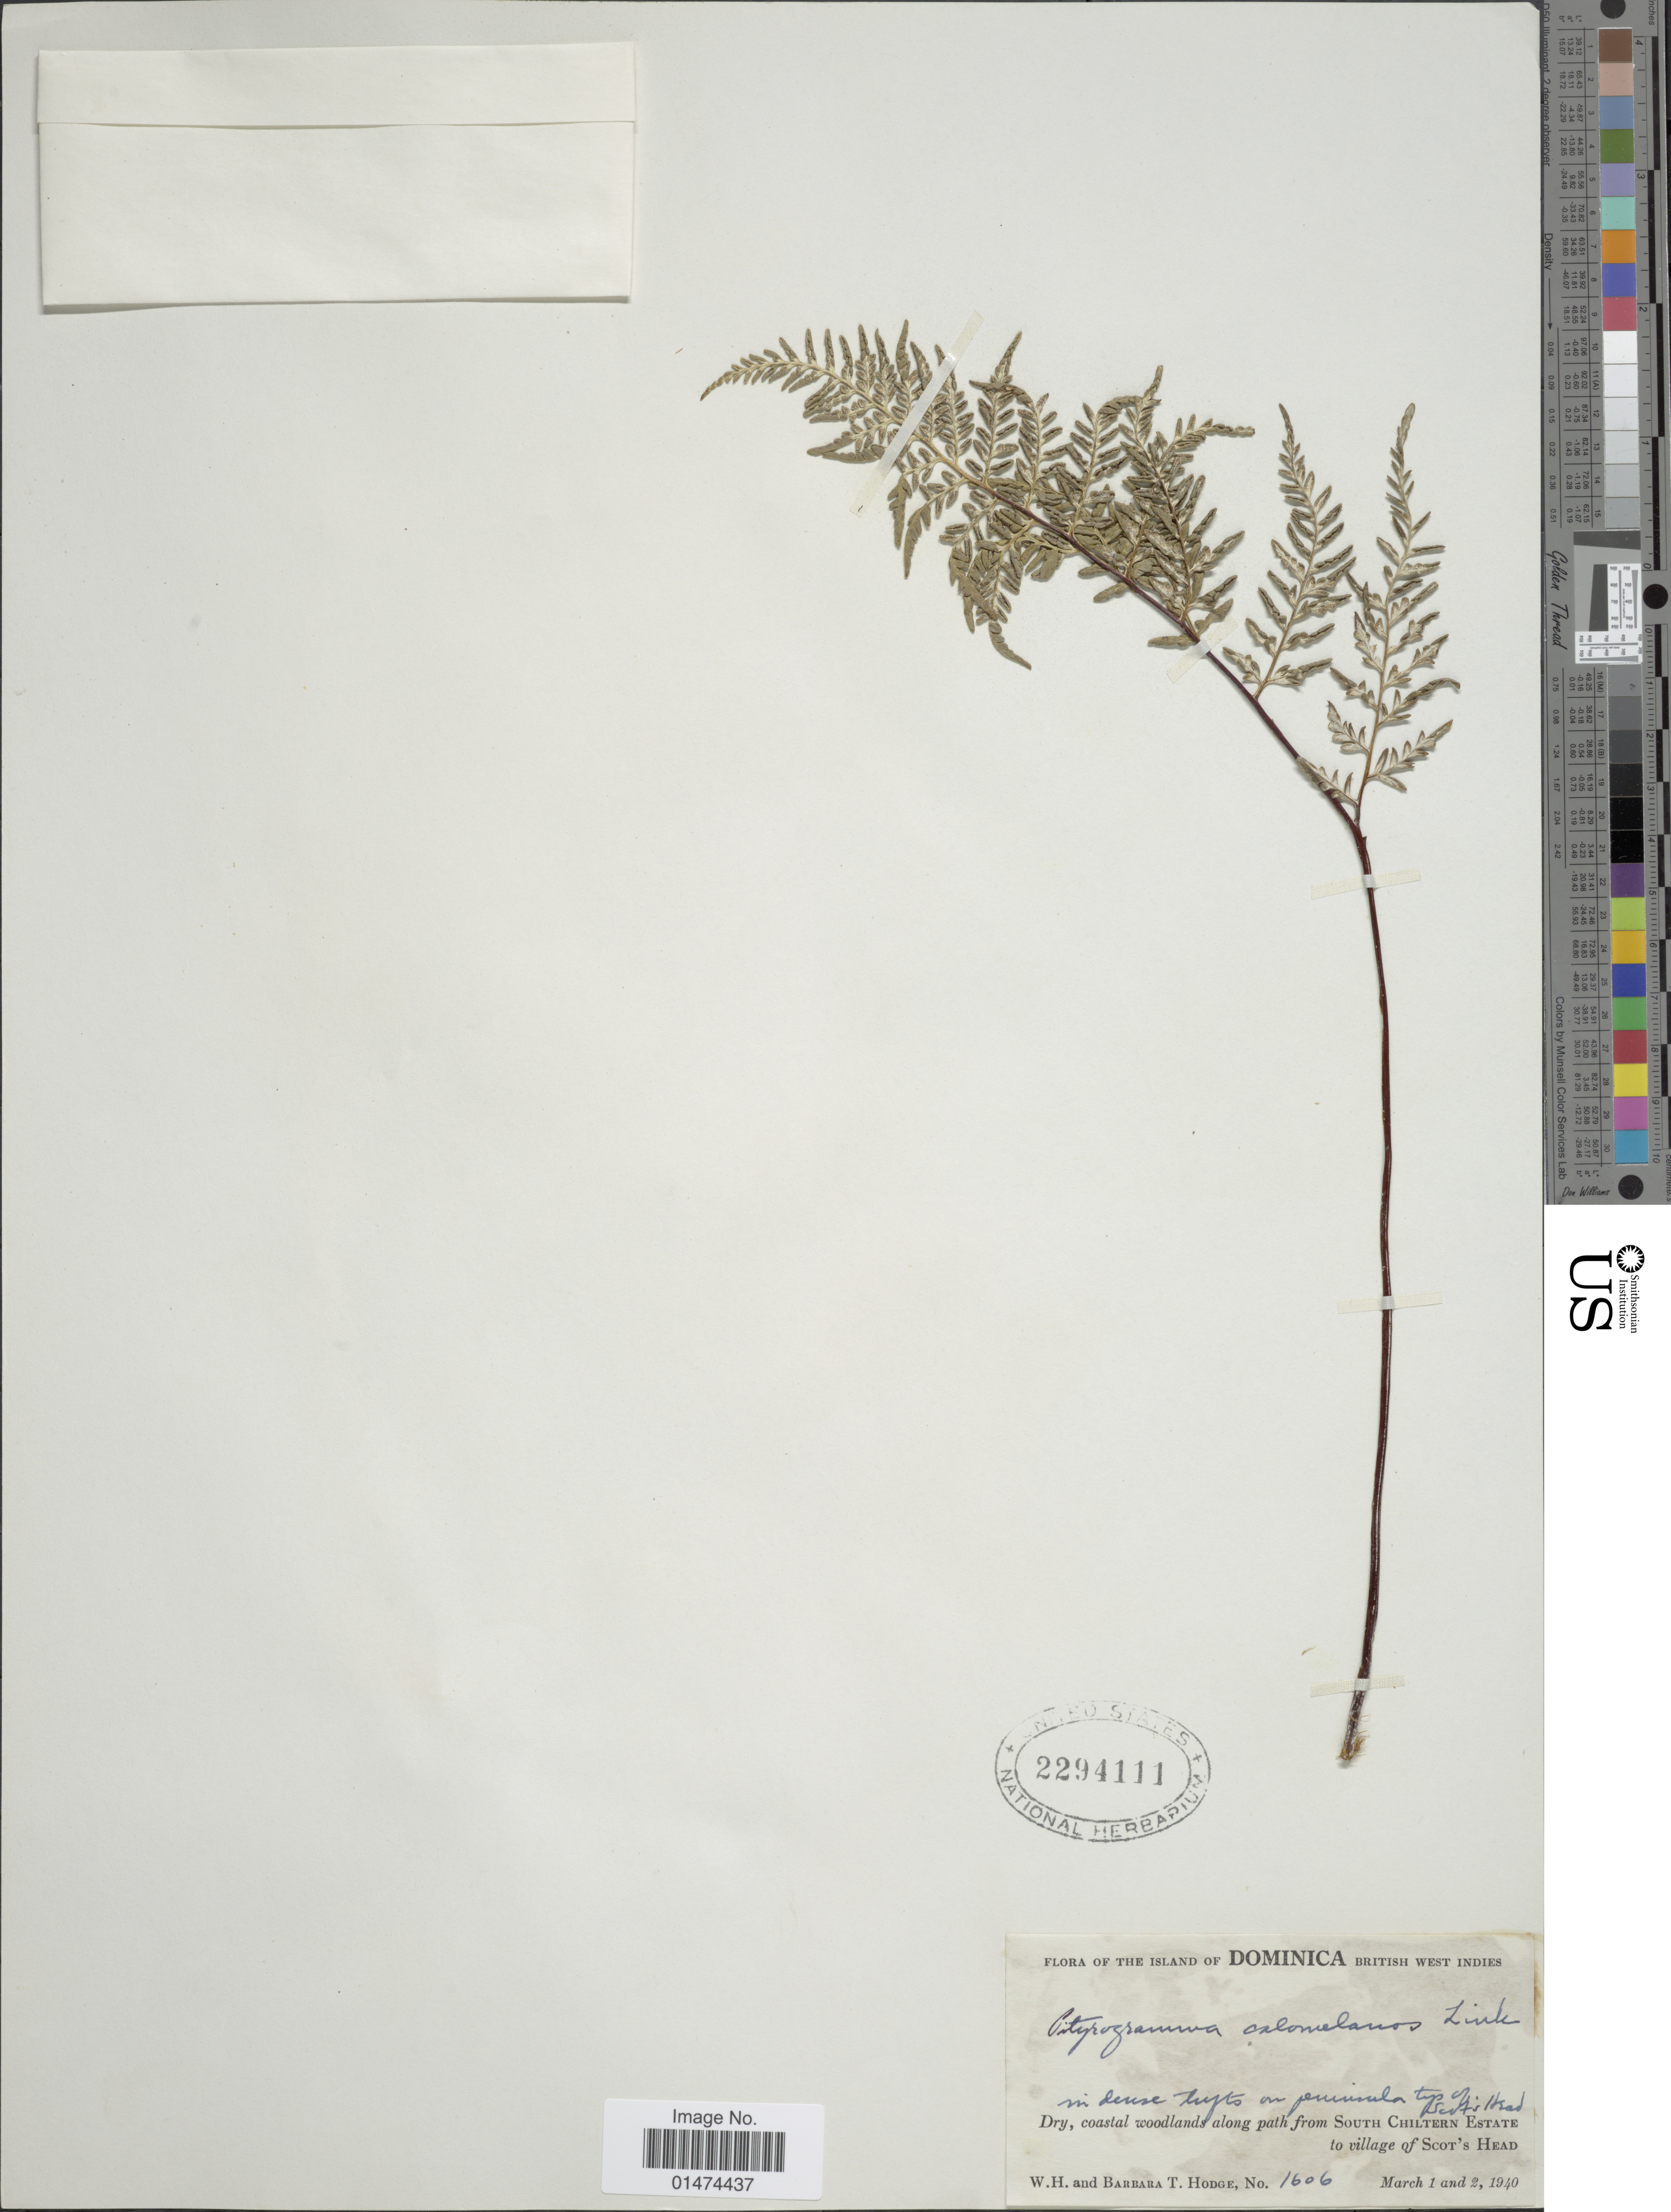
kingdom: Plantae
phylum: Tracheophyta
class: Polypodiopsida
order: Polypodiales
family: Pteridaceae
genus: Pityrogramma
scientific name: Pityrogramma chrysophylla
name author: (Sw.) Link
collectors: W. Hodge & B. Hodge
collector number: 1606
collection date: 1940-03-01/1940-03-02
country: Dominica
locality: British West Indies, South Chiltern Estate to village of Scot's Head.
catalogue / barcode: US 2294111